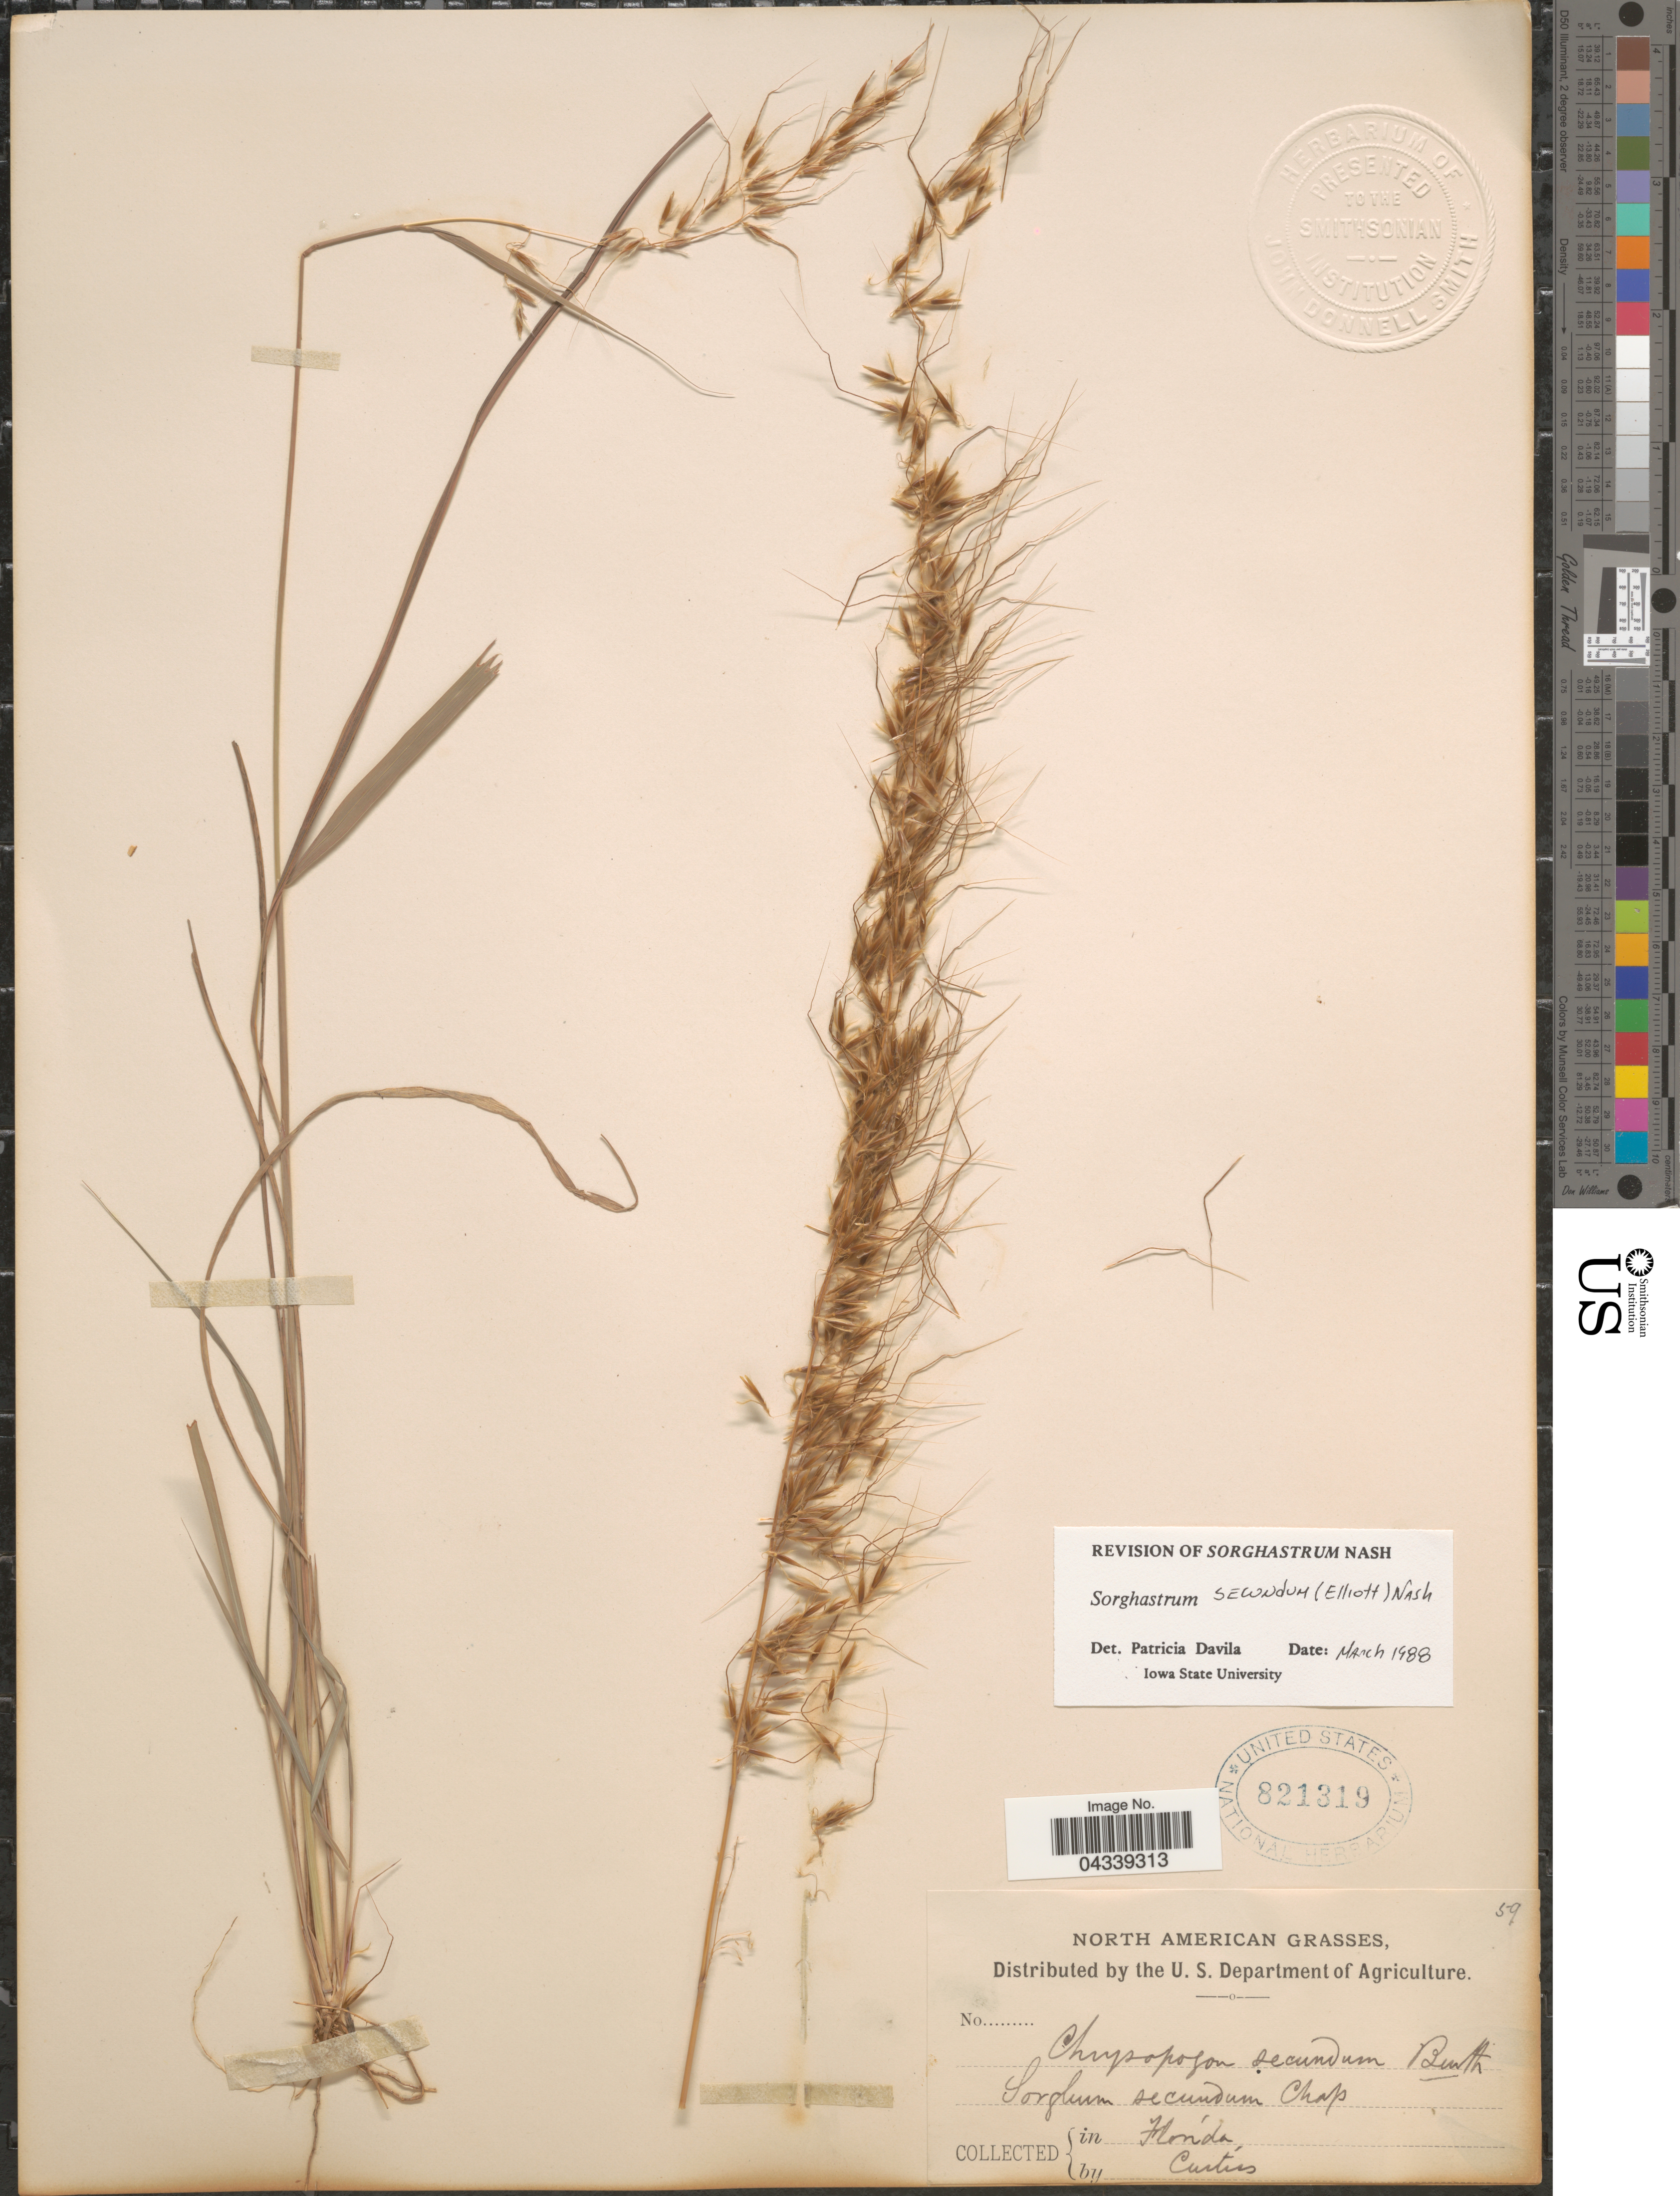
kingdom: Plantae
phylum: Tracheophyta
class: Liliopsida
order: Poales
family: Poaceae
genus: Sorghastrum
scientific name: Sorghastrum secundum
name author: (Elliott) Nash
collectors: -. Curtiss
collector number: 59?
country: United States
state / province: Florida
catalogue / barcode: US 821319